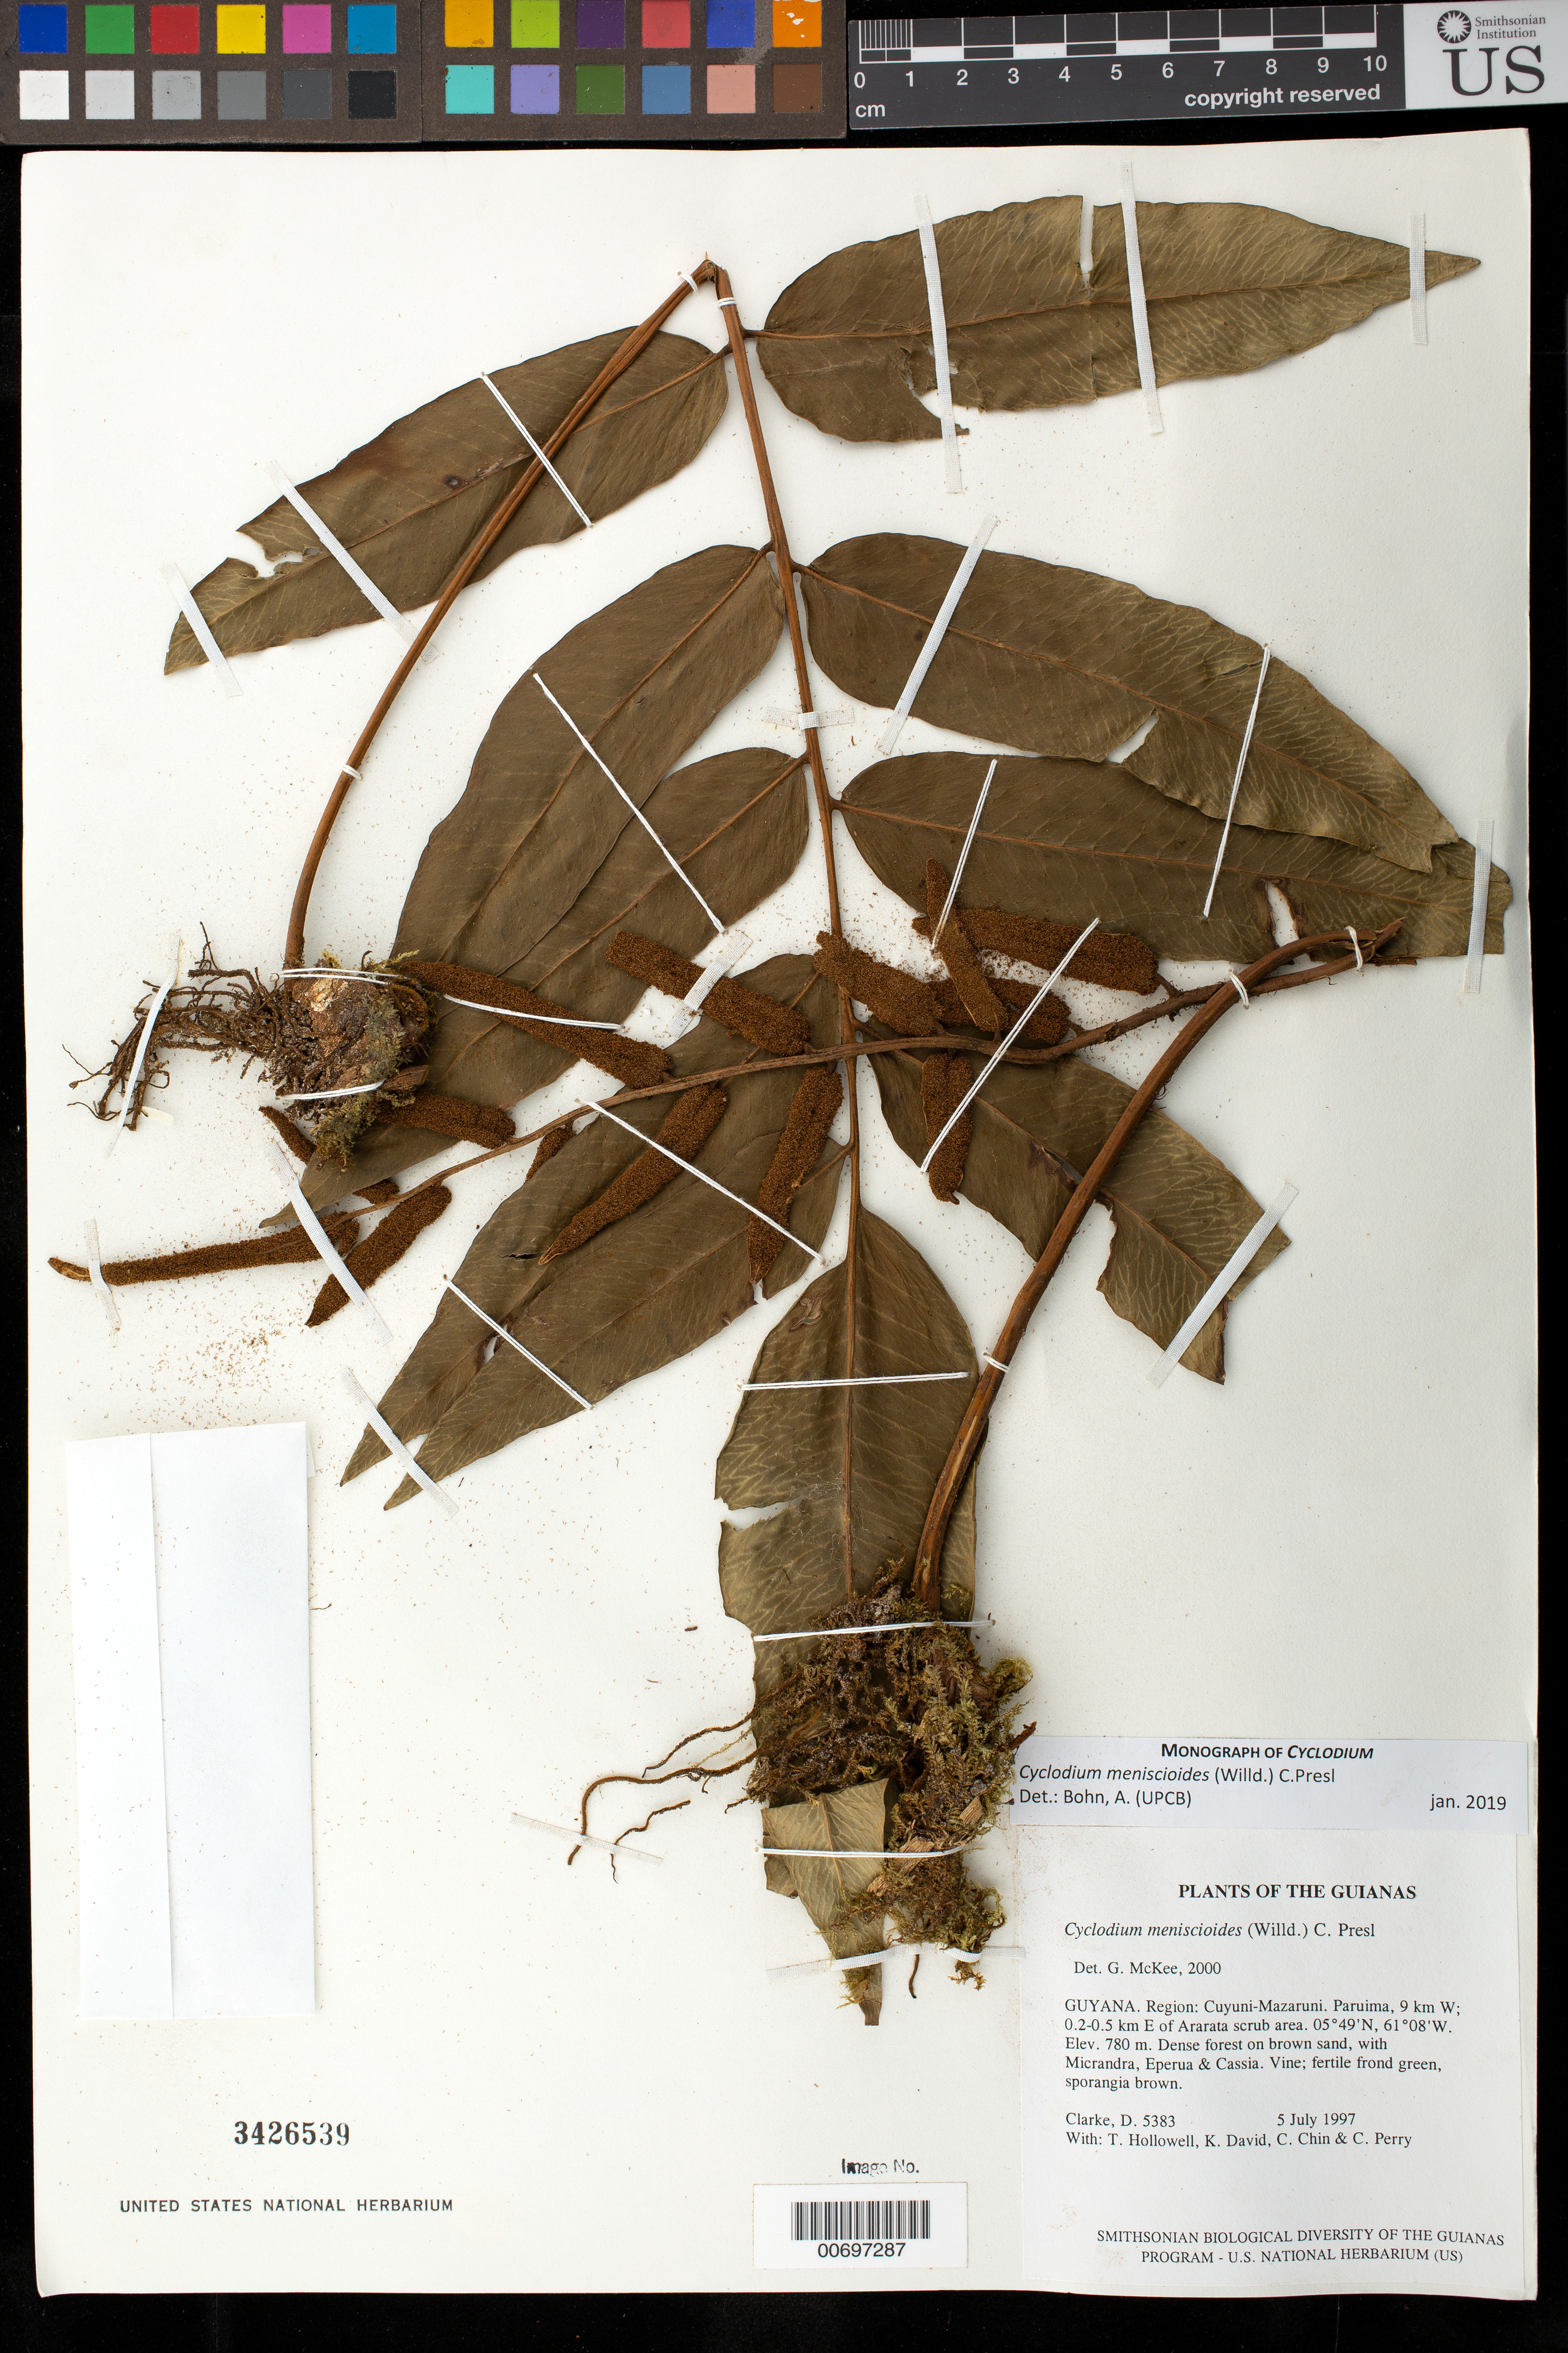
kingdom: Plantae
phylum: Tracheophyta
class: Polypodiopsida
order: Polypodiales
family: Dryopteridaceae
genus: Cyclodium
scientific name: Cyclodium meniscioides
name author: (Willd.) C. Presl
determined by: McKee, G. S., (US), NMNH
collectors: H. D. Clarke, T. Hollowell, K. David, C. Chin & C. Perry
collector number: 5383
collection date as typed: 5 July 1997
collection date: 1997-07-05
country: Guyana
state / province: Cuyuni-Mazaruni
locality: Paruima, 9 km W; 0.2-0.5 km E of Ararata scrub area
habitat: Dense forest on brown sand, with Micrandra, Eperua & Cassia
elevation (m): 780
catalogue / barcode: US 3426539